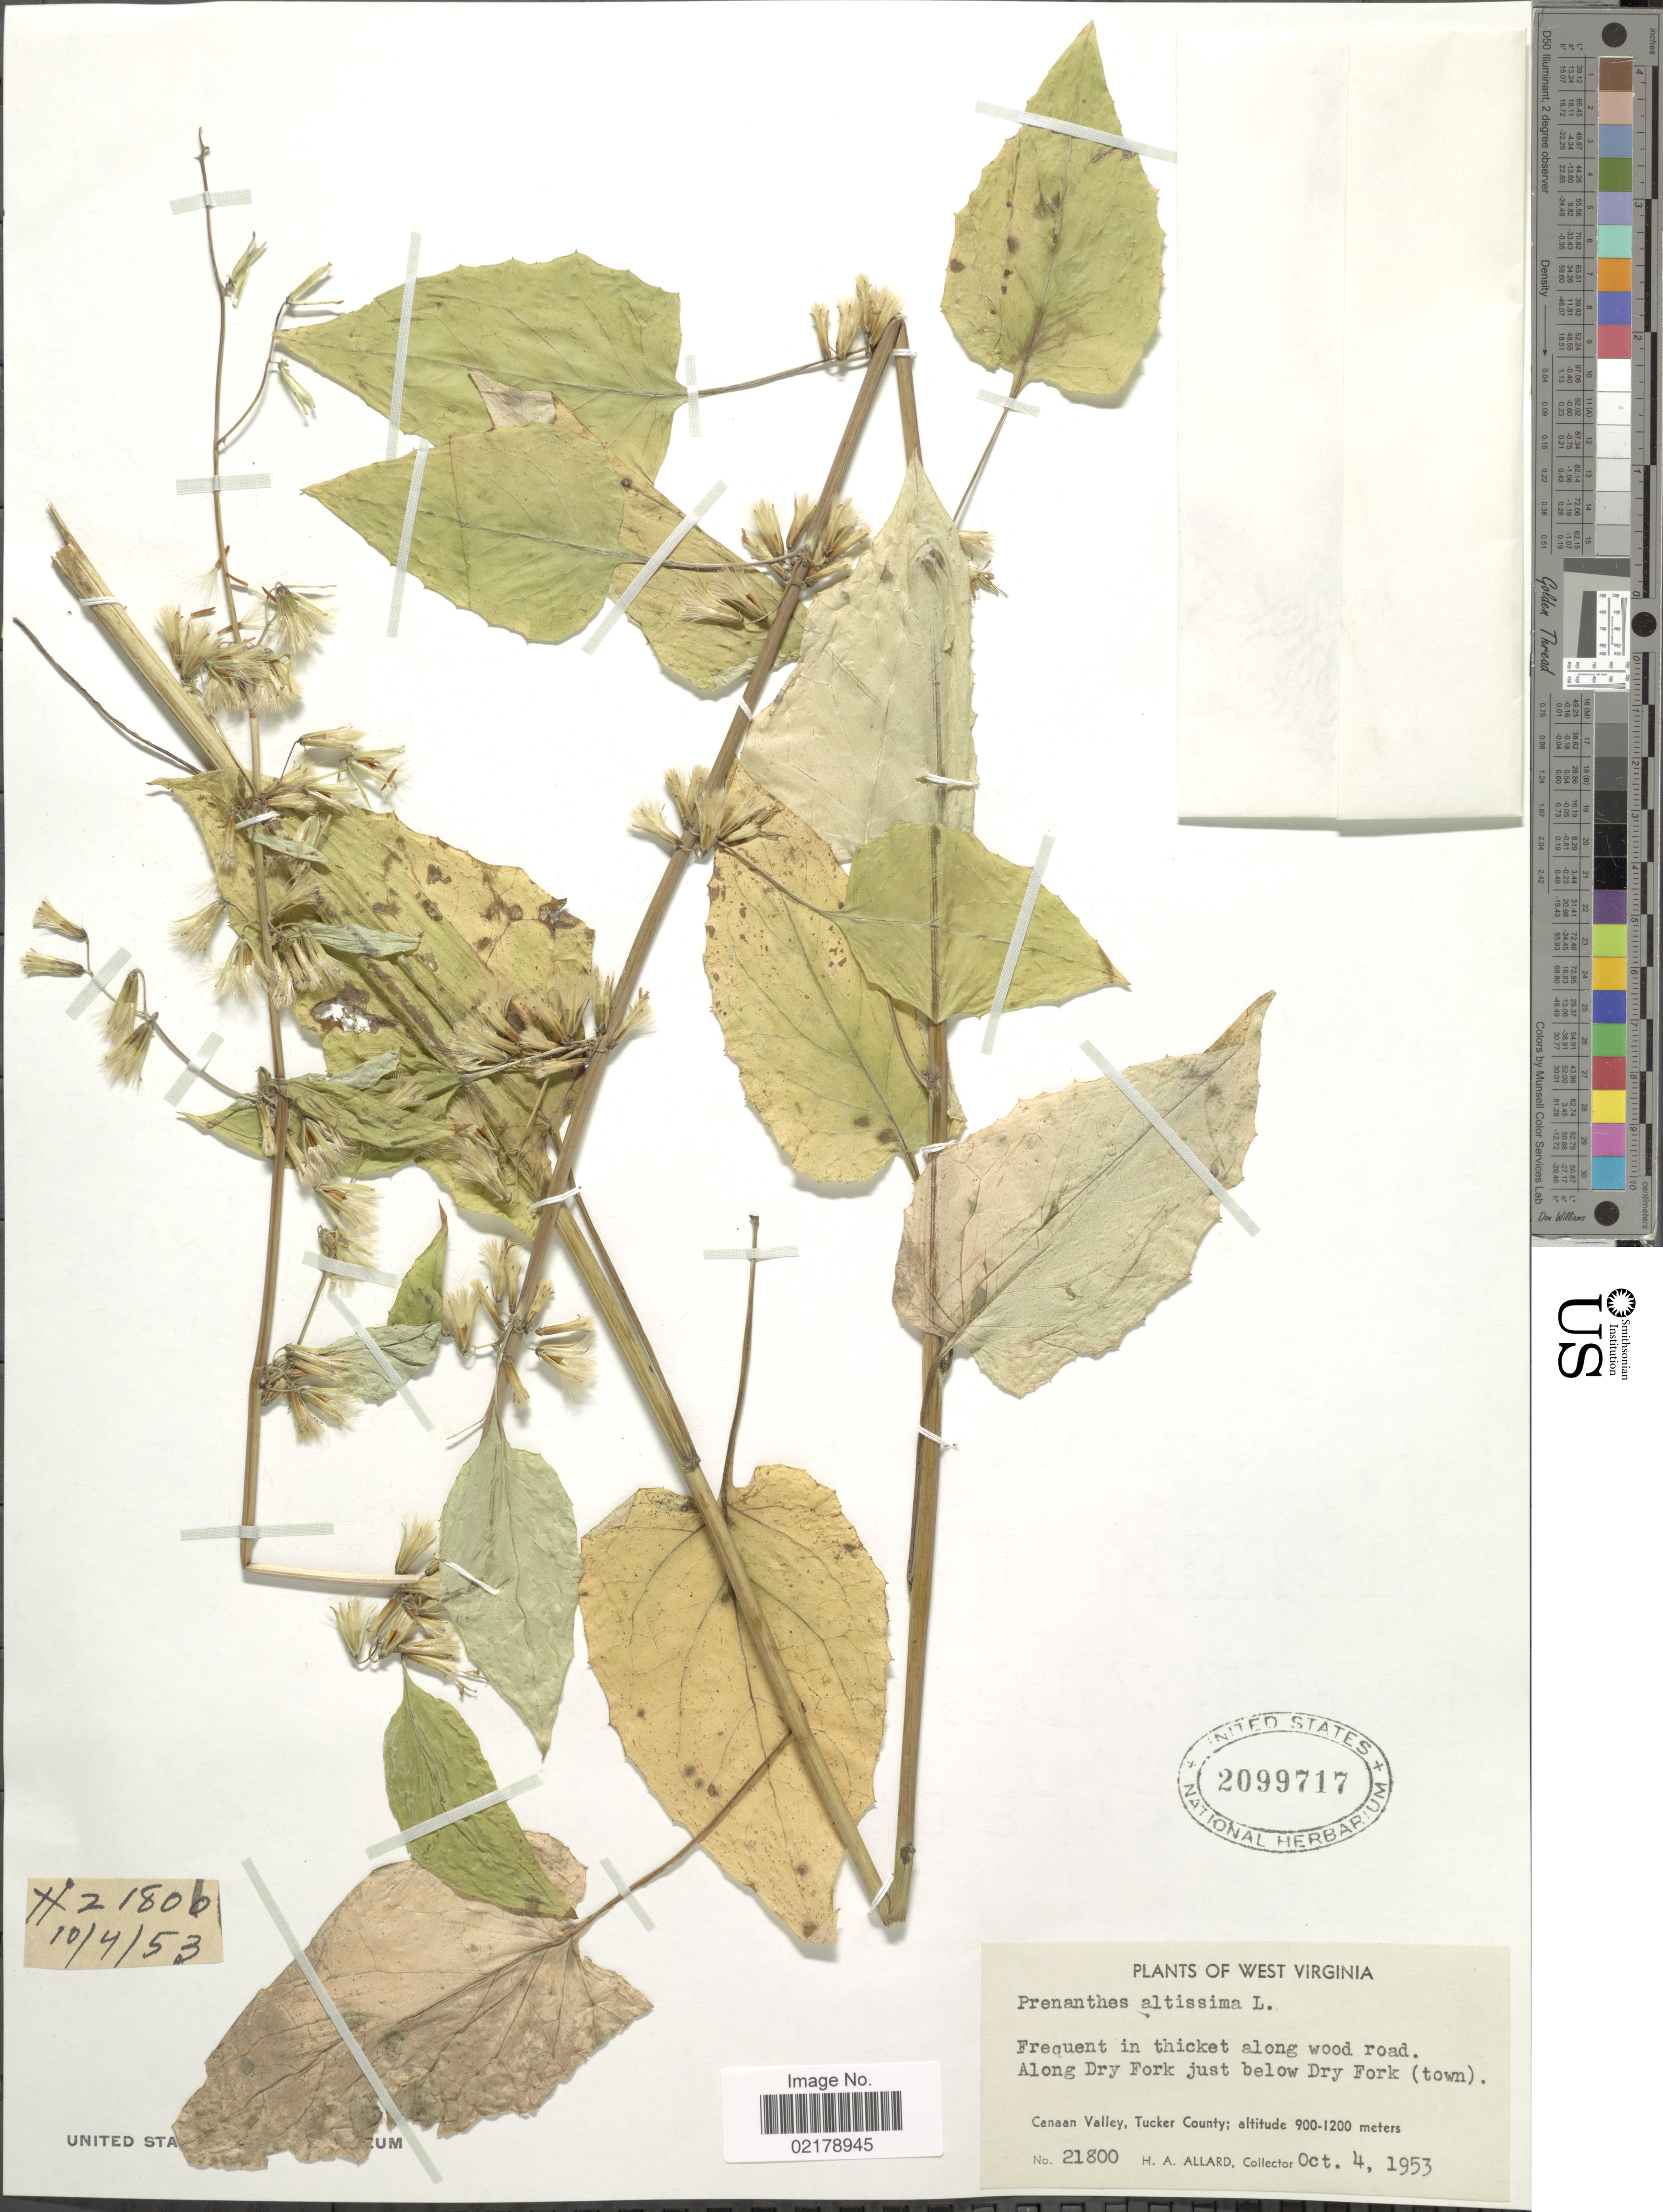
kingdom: Plantae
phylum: Tracheophyta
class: Magnoliopsida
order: Asterales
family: Asteraceae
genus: Nabalus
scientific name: Nabalus altissimus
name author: (L.) Hook.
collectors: H. A. Allard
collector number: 21800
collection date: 1953-10-04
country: United States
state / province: West Virginia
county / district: Tucker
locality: Frequent in thicket along wood. Along Dry Fork just below Dry Fork (town). Canaan Valley, Tucker County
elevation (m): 274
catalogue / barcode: US 2099717